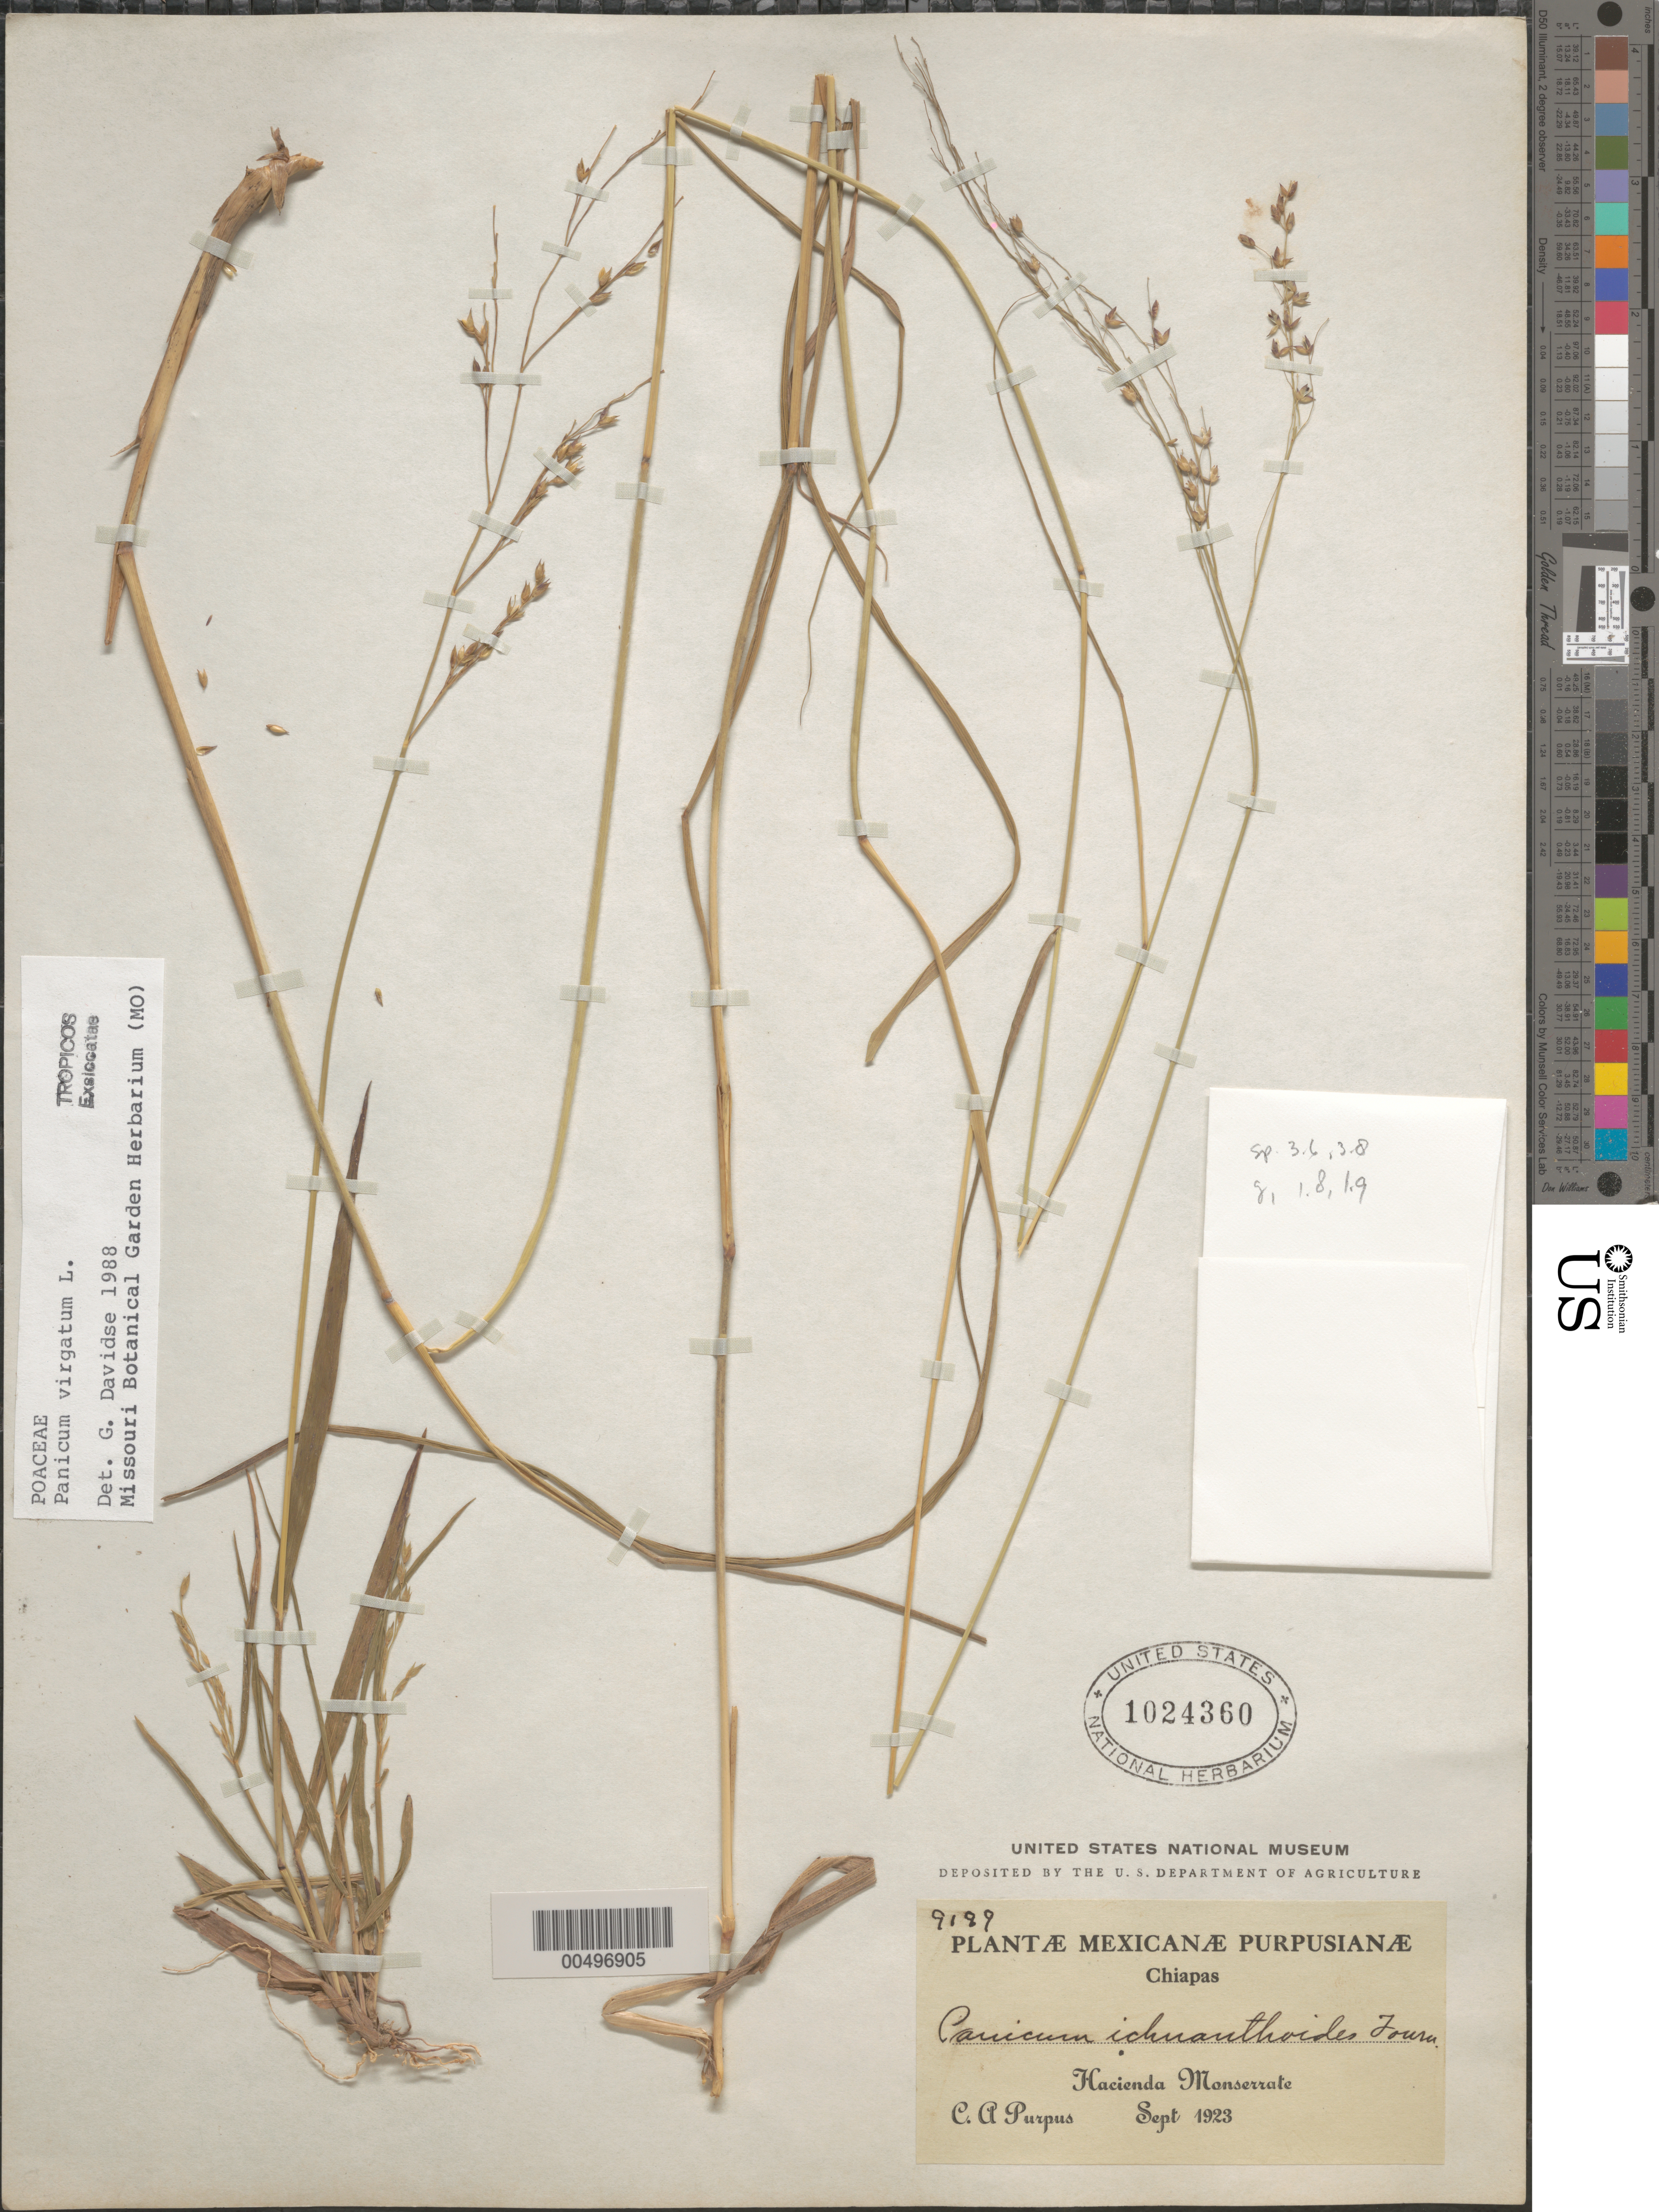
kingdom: Plantae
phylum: Tracheophyta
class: Liliopsida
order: Poales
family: Poaceae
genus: Panicum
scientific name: Panicum virgatum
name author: L.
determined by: Davidse, Gerrit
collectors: C. A. Purpus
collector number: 9189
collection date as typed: Sep 1923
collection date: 1923-09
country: Mexico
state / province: Chiapas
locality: Hacienda Monserrate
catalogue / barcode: US 1024360